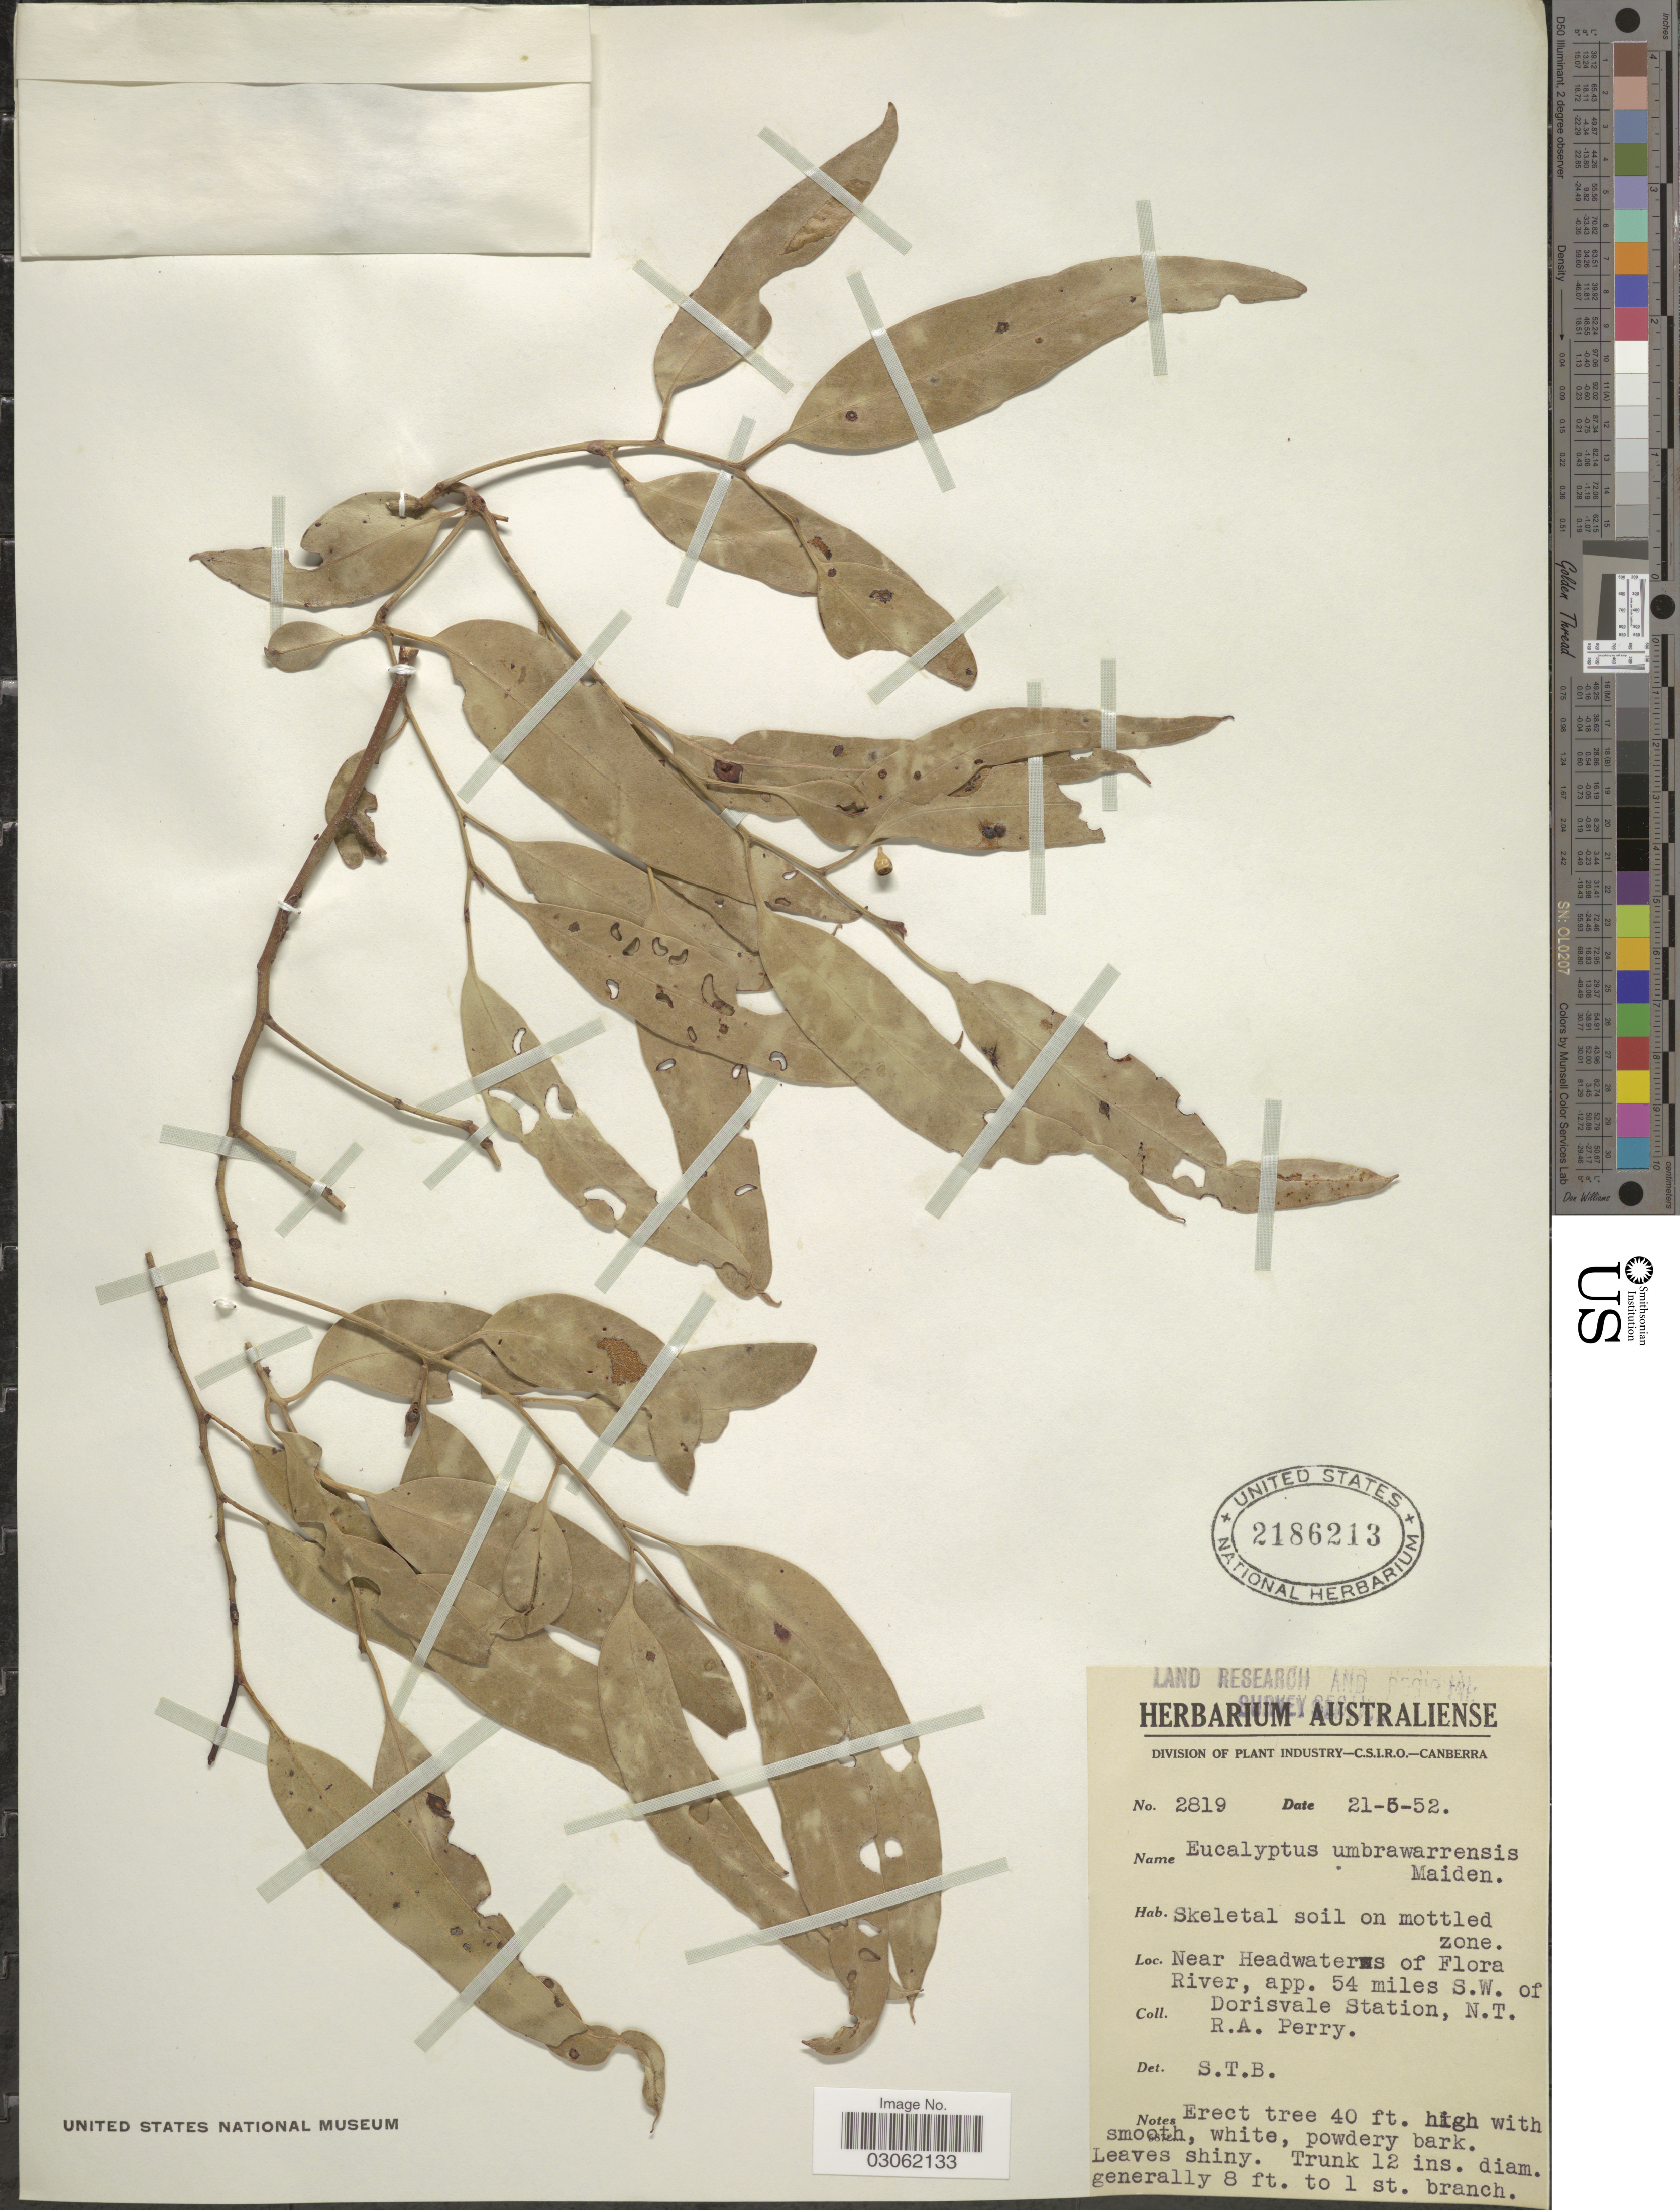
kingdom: Plantae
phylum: Tracheophyta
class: Magnoliopsida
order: Myrtales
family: Myrtaceae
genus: Eucalyptus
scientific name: Eucalyptus umbrawarrensis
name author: Maiden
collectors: Perry, R. A.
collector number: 2819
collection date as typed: Transcribed d/m/y: 21/5/52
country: Australia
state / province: Northern Territory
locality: Near Headwaters of Flora River, app. 54 miles S. W. of Dorisvale Station, N. T.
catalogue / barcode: US 2186213